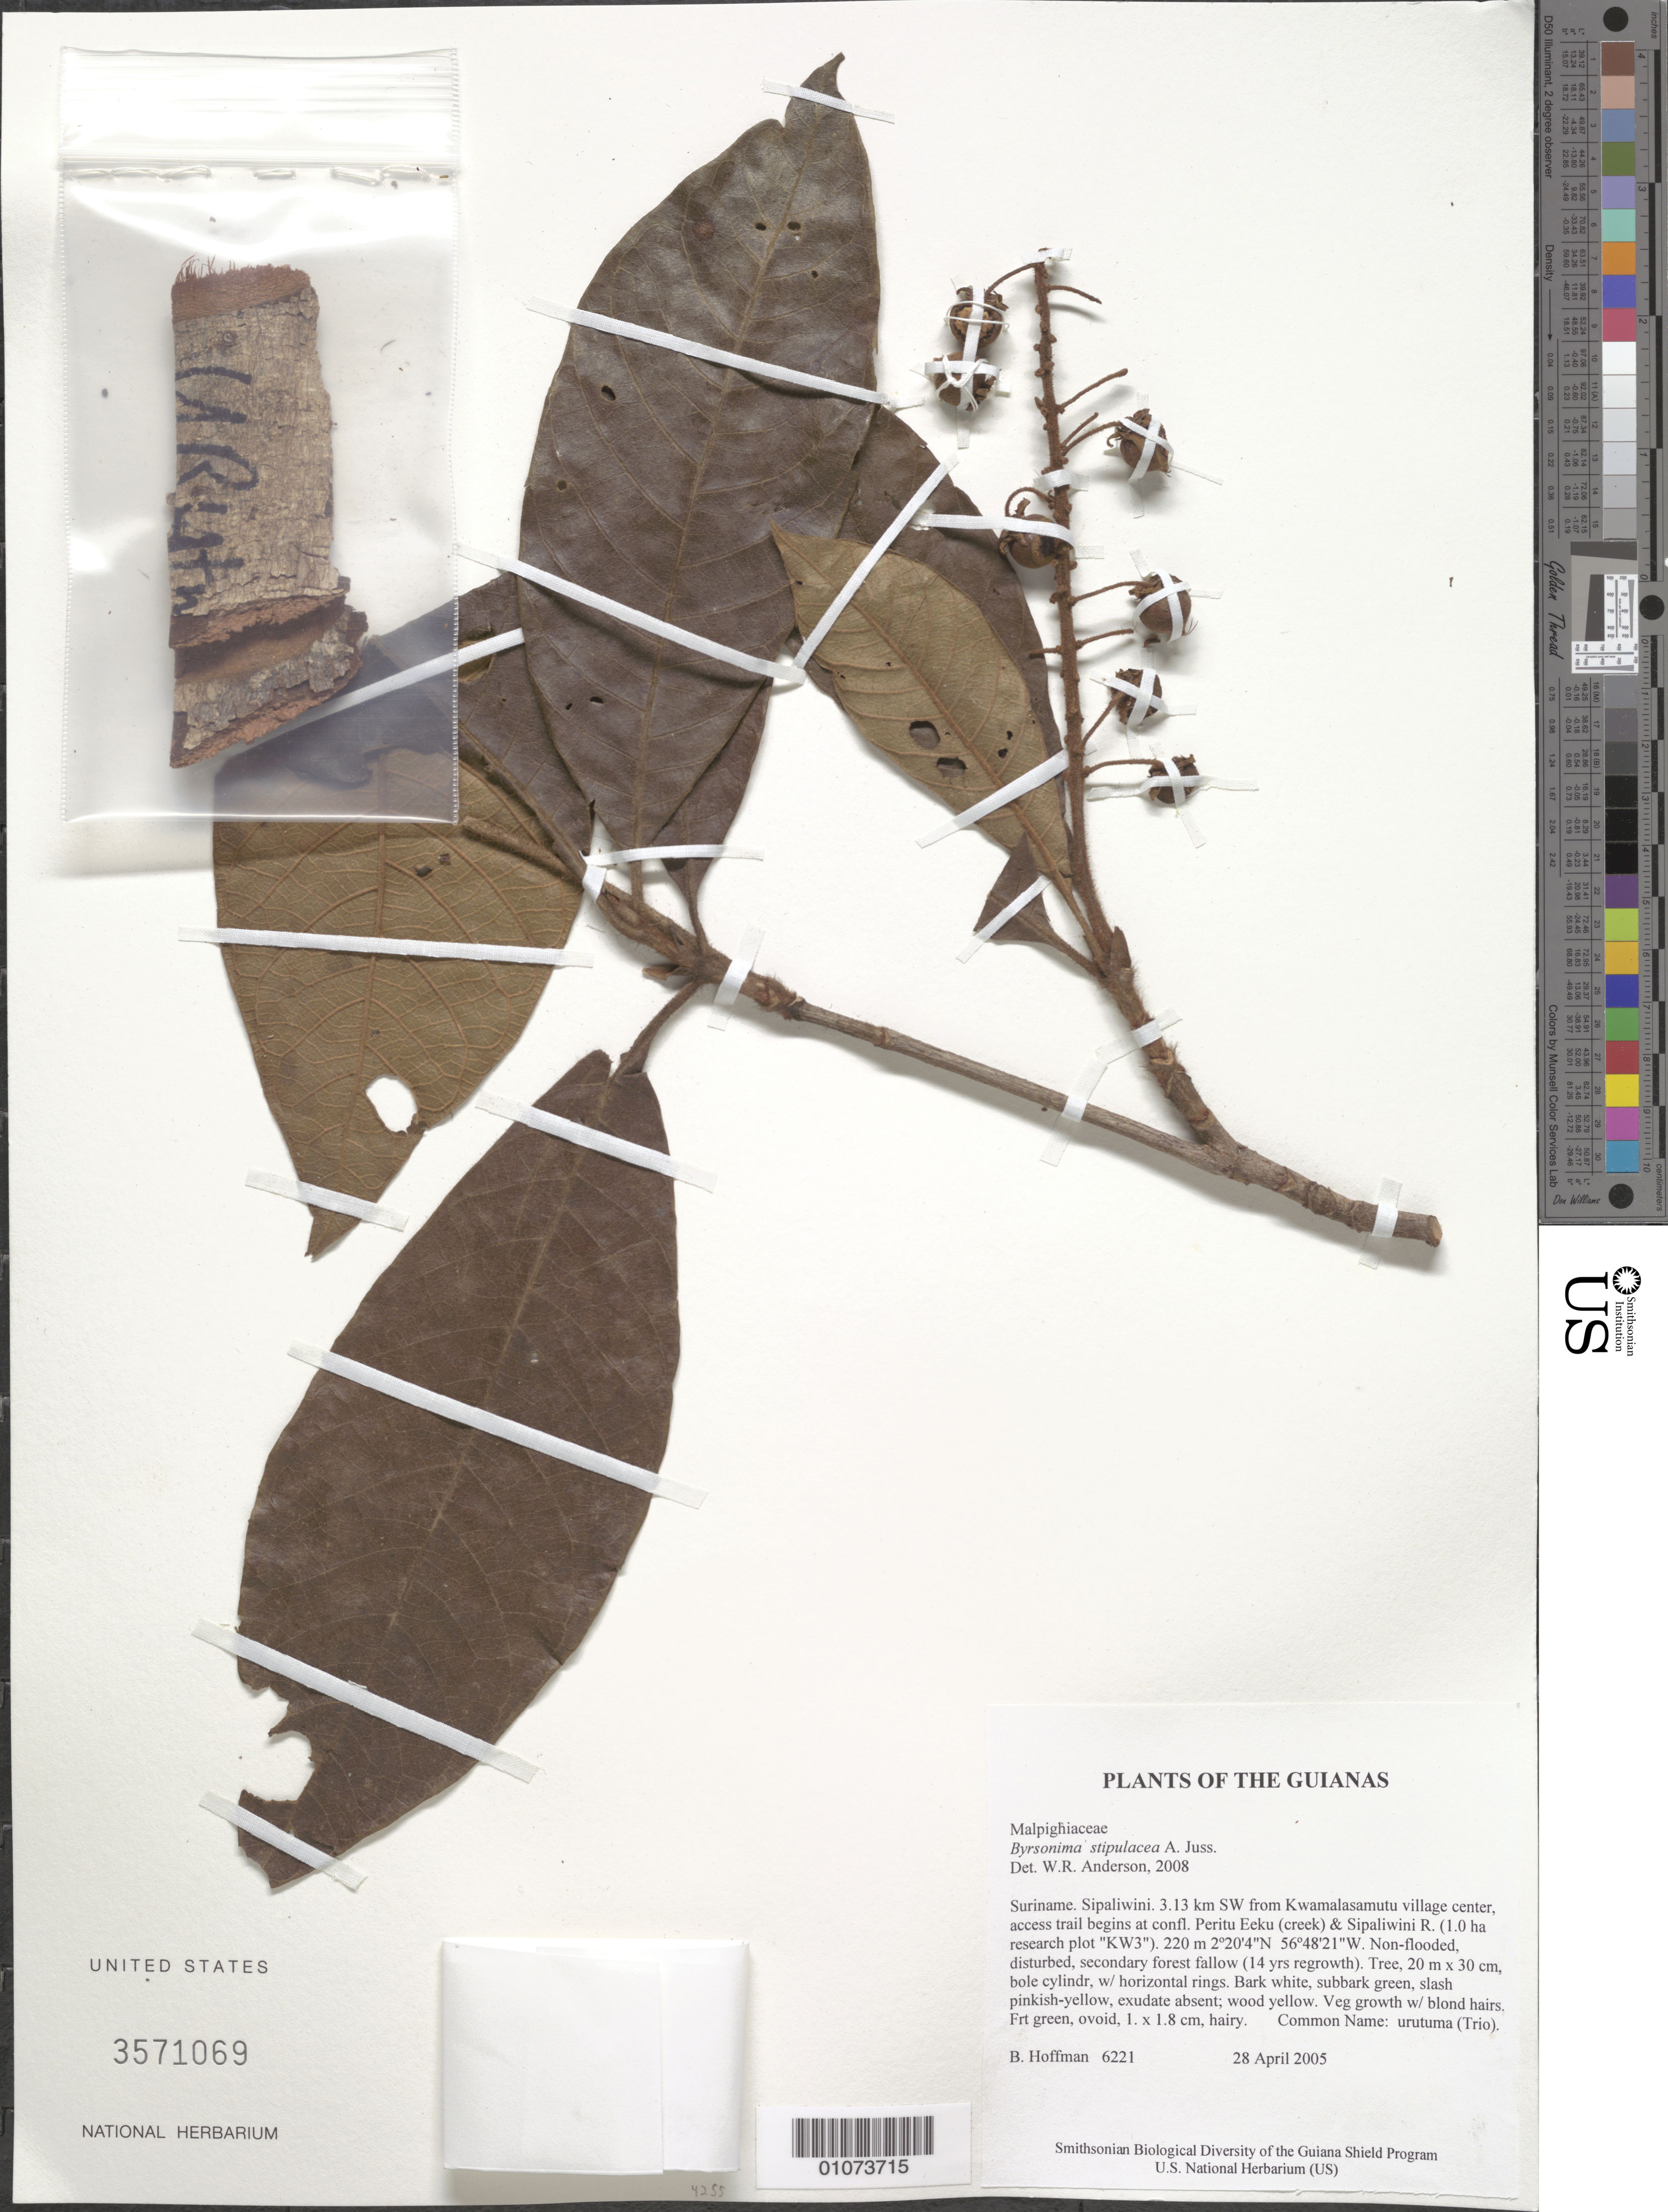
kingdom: Plantae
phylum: Tracheophyta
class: Magnoliopsida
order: Malpighiales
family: Malpighiaceae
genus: Byrsonima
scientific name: Byrsonima stipulacea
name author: A. Juss.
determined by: Anderson, W. R., (MICH), University of Michigan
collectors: B. Hoffman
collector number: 6221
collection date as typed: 28 April 2005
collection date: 2005-04-28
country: Suriname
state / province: Sipaliwini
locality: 3.13 km SW from Kwamalasamutu village center, access trail begins at confl. Peritu Eeku (creek) & Sipaliwini R. (1.0 ha research plot "KW3")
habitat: Non-flooded, disturbed, secondary forest fallow (14 yrs regrowth)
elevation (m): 220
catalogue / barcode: US 3571069